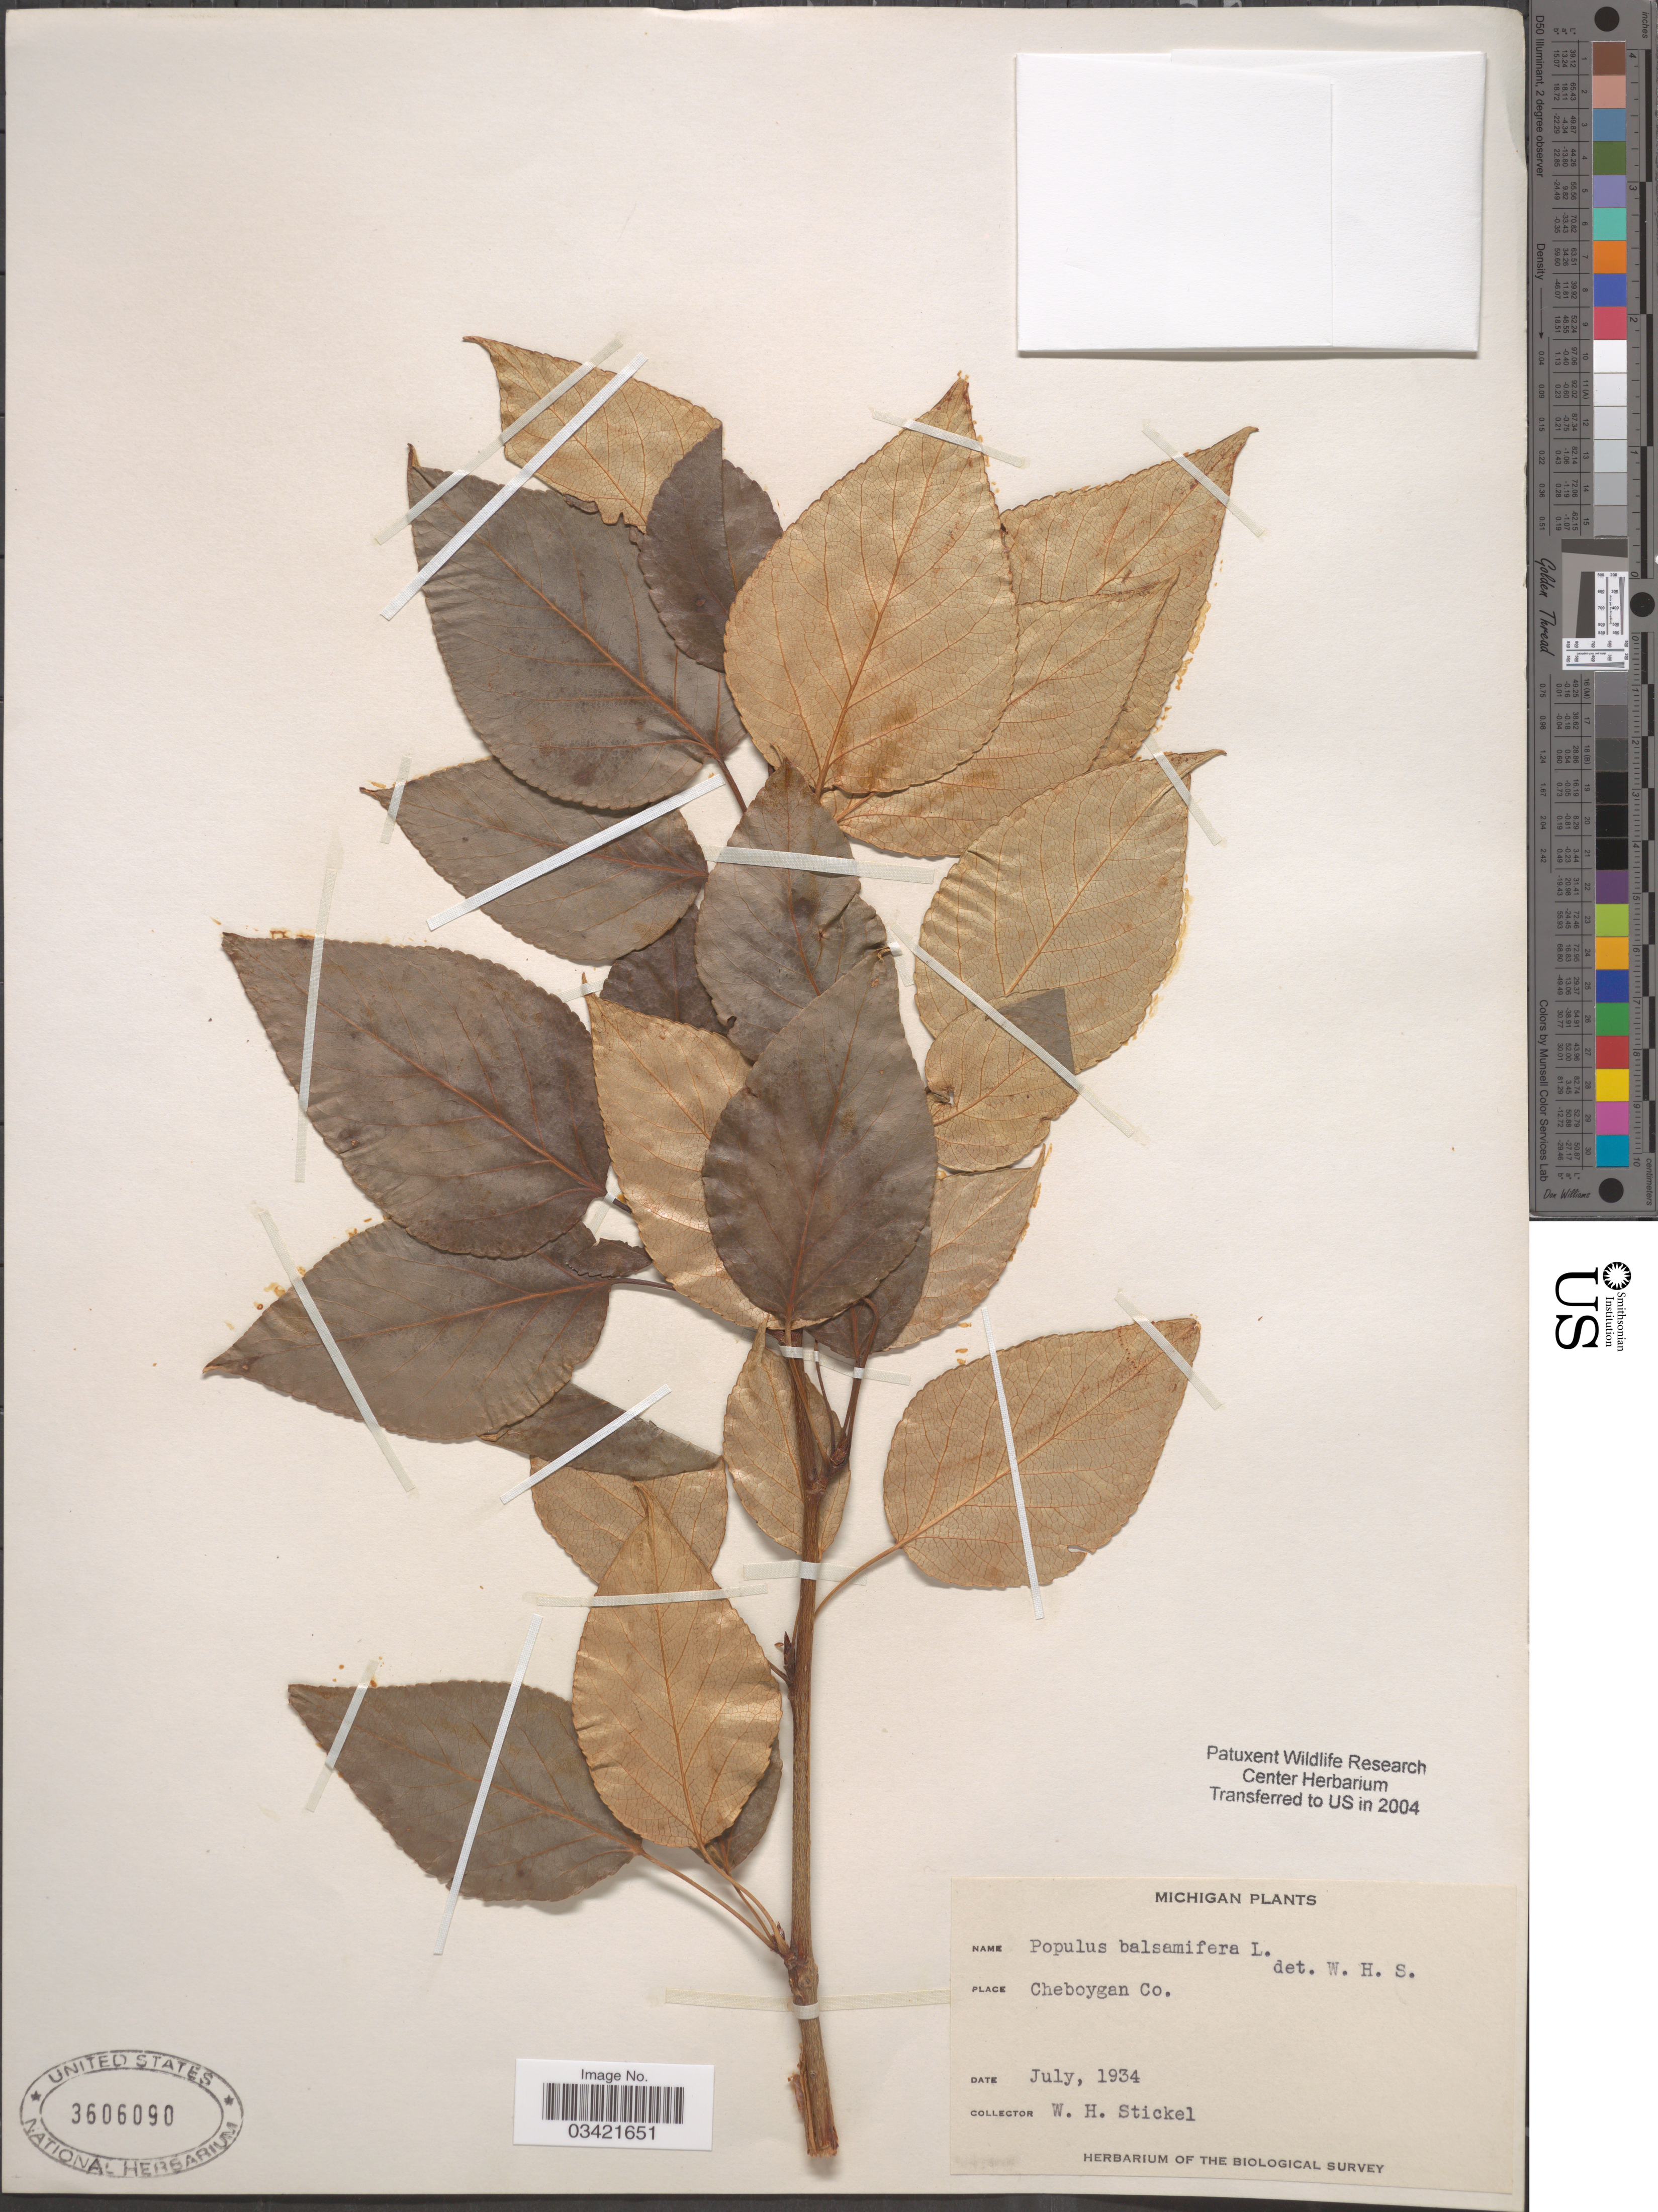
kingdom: Plantae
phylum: Tracheophyta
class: Magnoliopsida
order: Malpighiales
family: Salicaceae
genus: Populus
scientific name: Populus balsamifera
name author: L.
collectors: W. Stickel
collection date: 1934-07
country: United States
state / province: Michigan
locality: Cheboygan Co.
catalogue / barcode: US 3606090